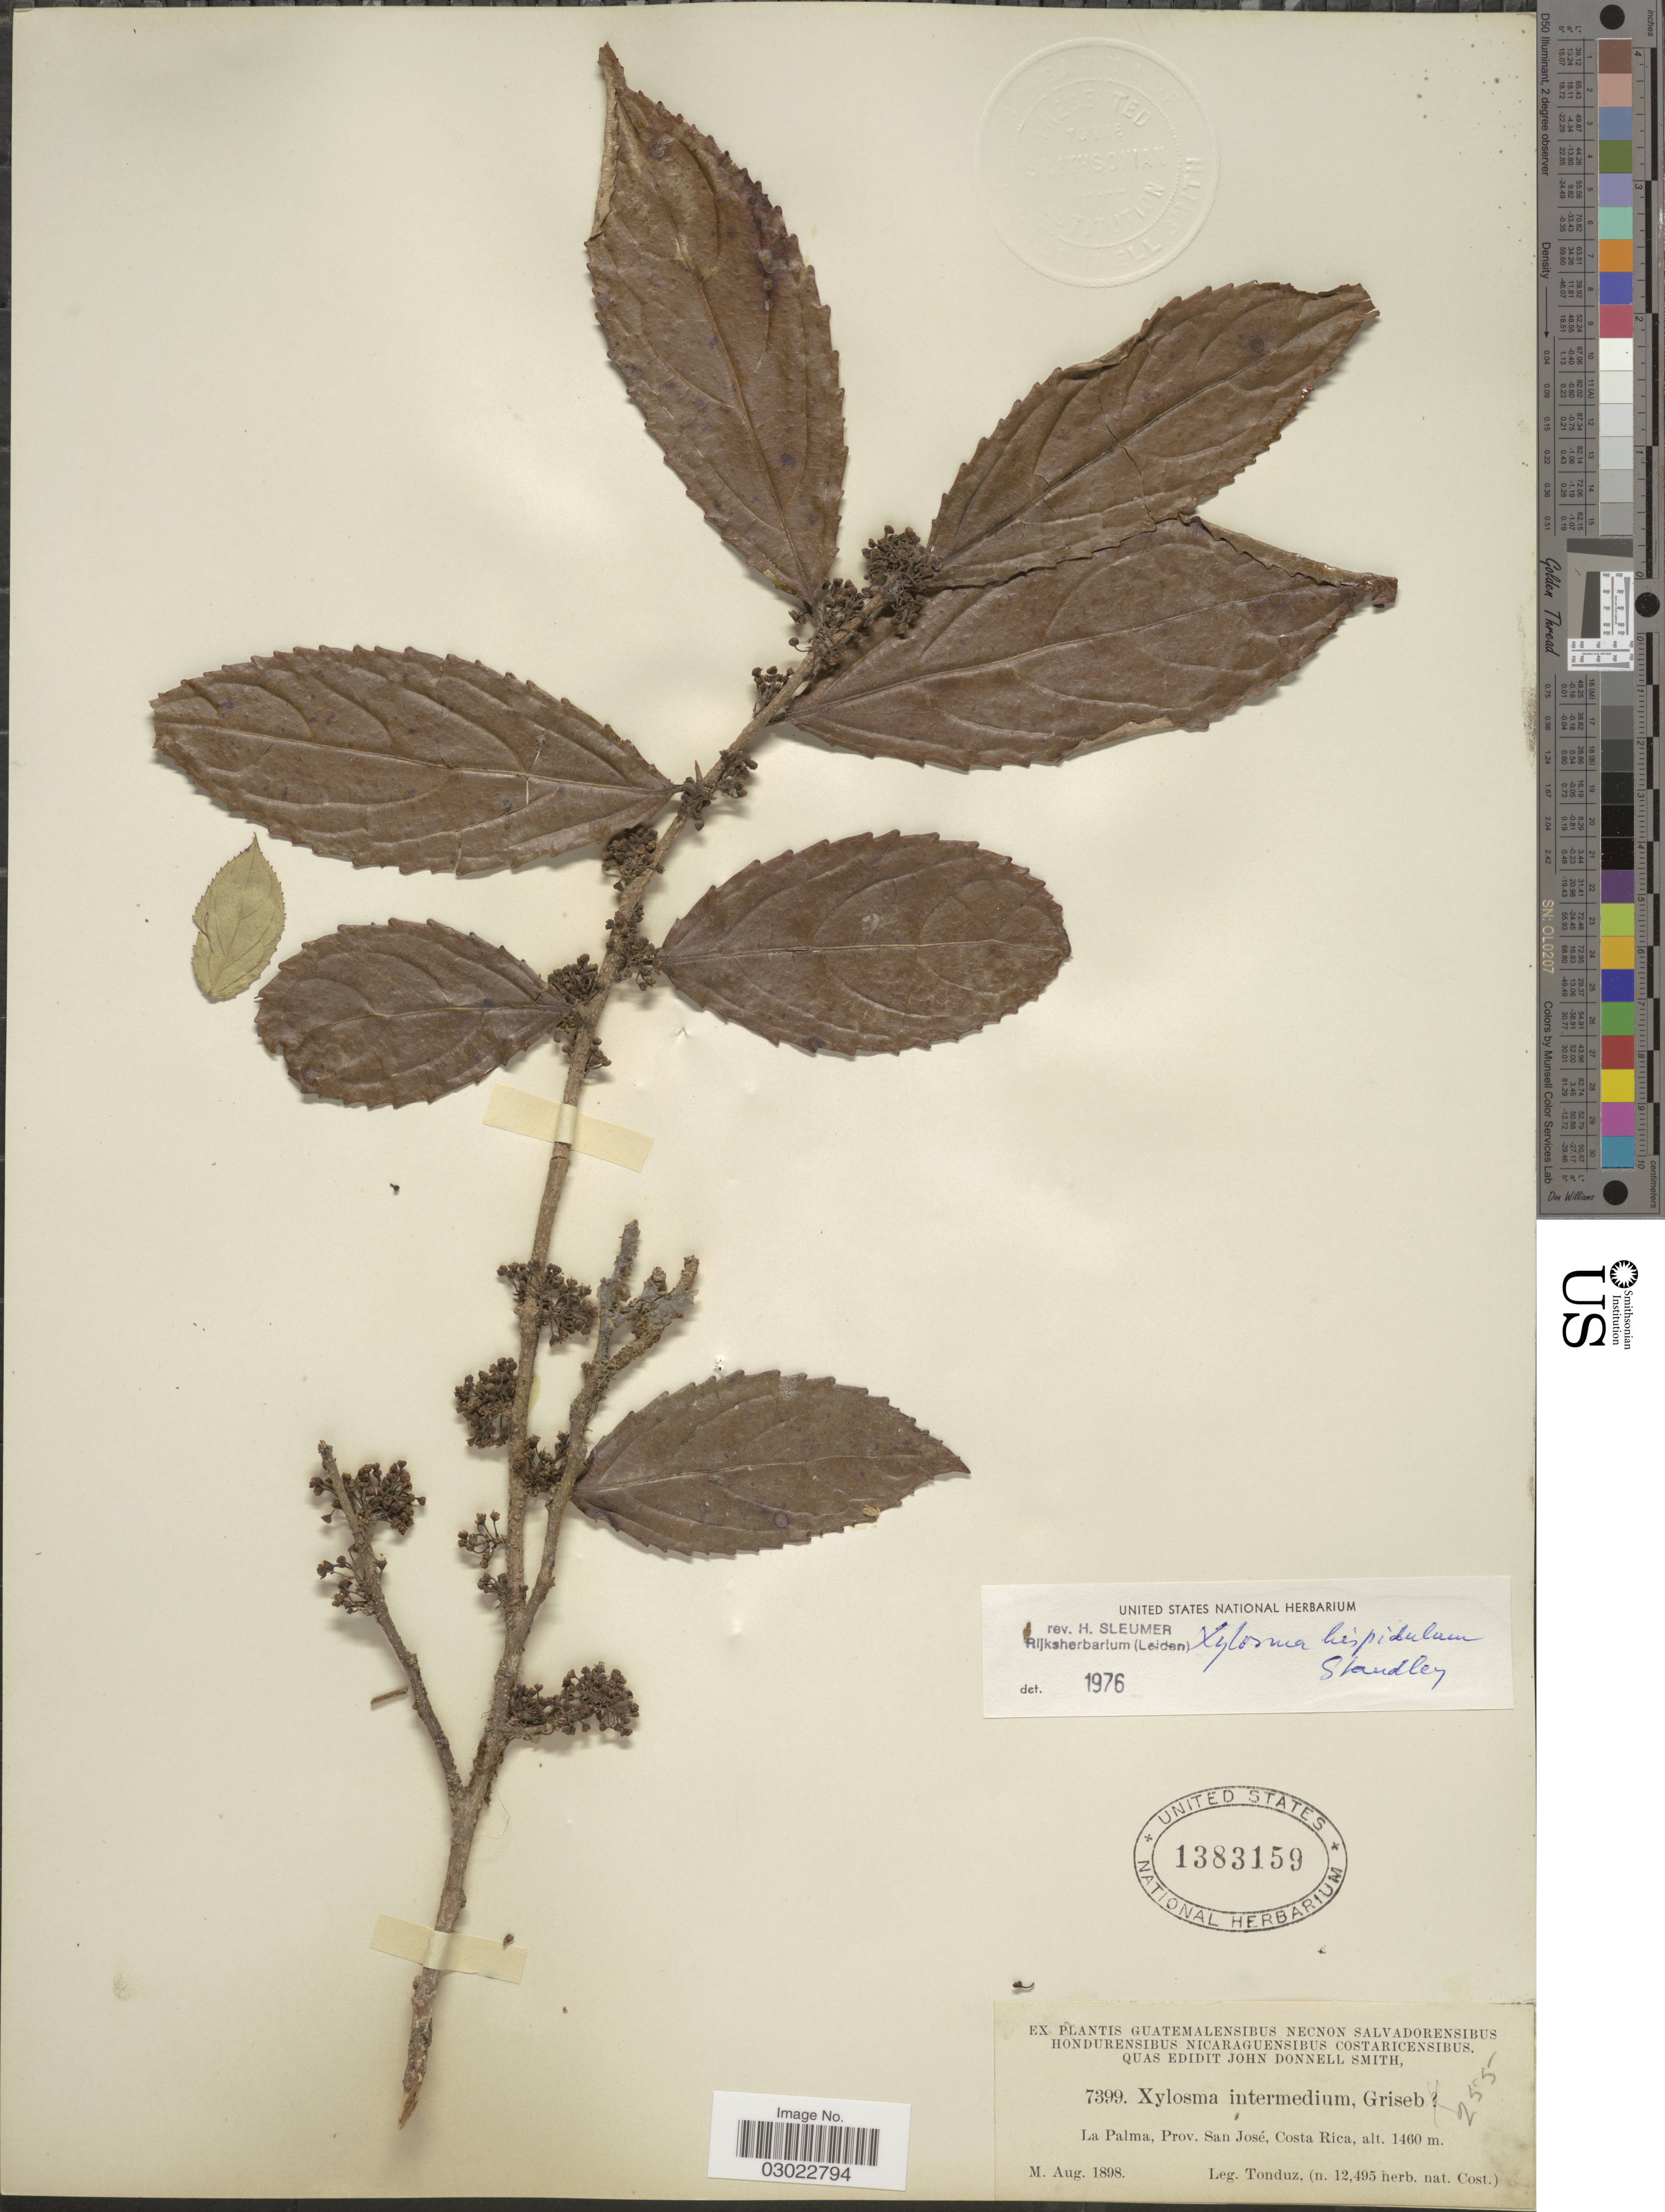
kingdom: Plantae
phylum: Tracheophyta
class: Magnoliopsida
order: Malpighiales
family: Salicaceae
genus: Xylosma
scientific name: Xylosma hispidula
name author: Standl.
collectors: Tonduz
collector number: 7399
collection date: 1898-08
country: Costa Rica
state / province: San José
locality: La Palma.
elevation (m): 1460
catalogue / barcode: US 1383159